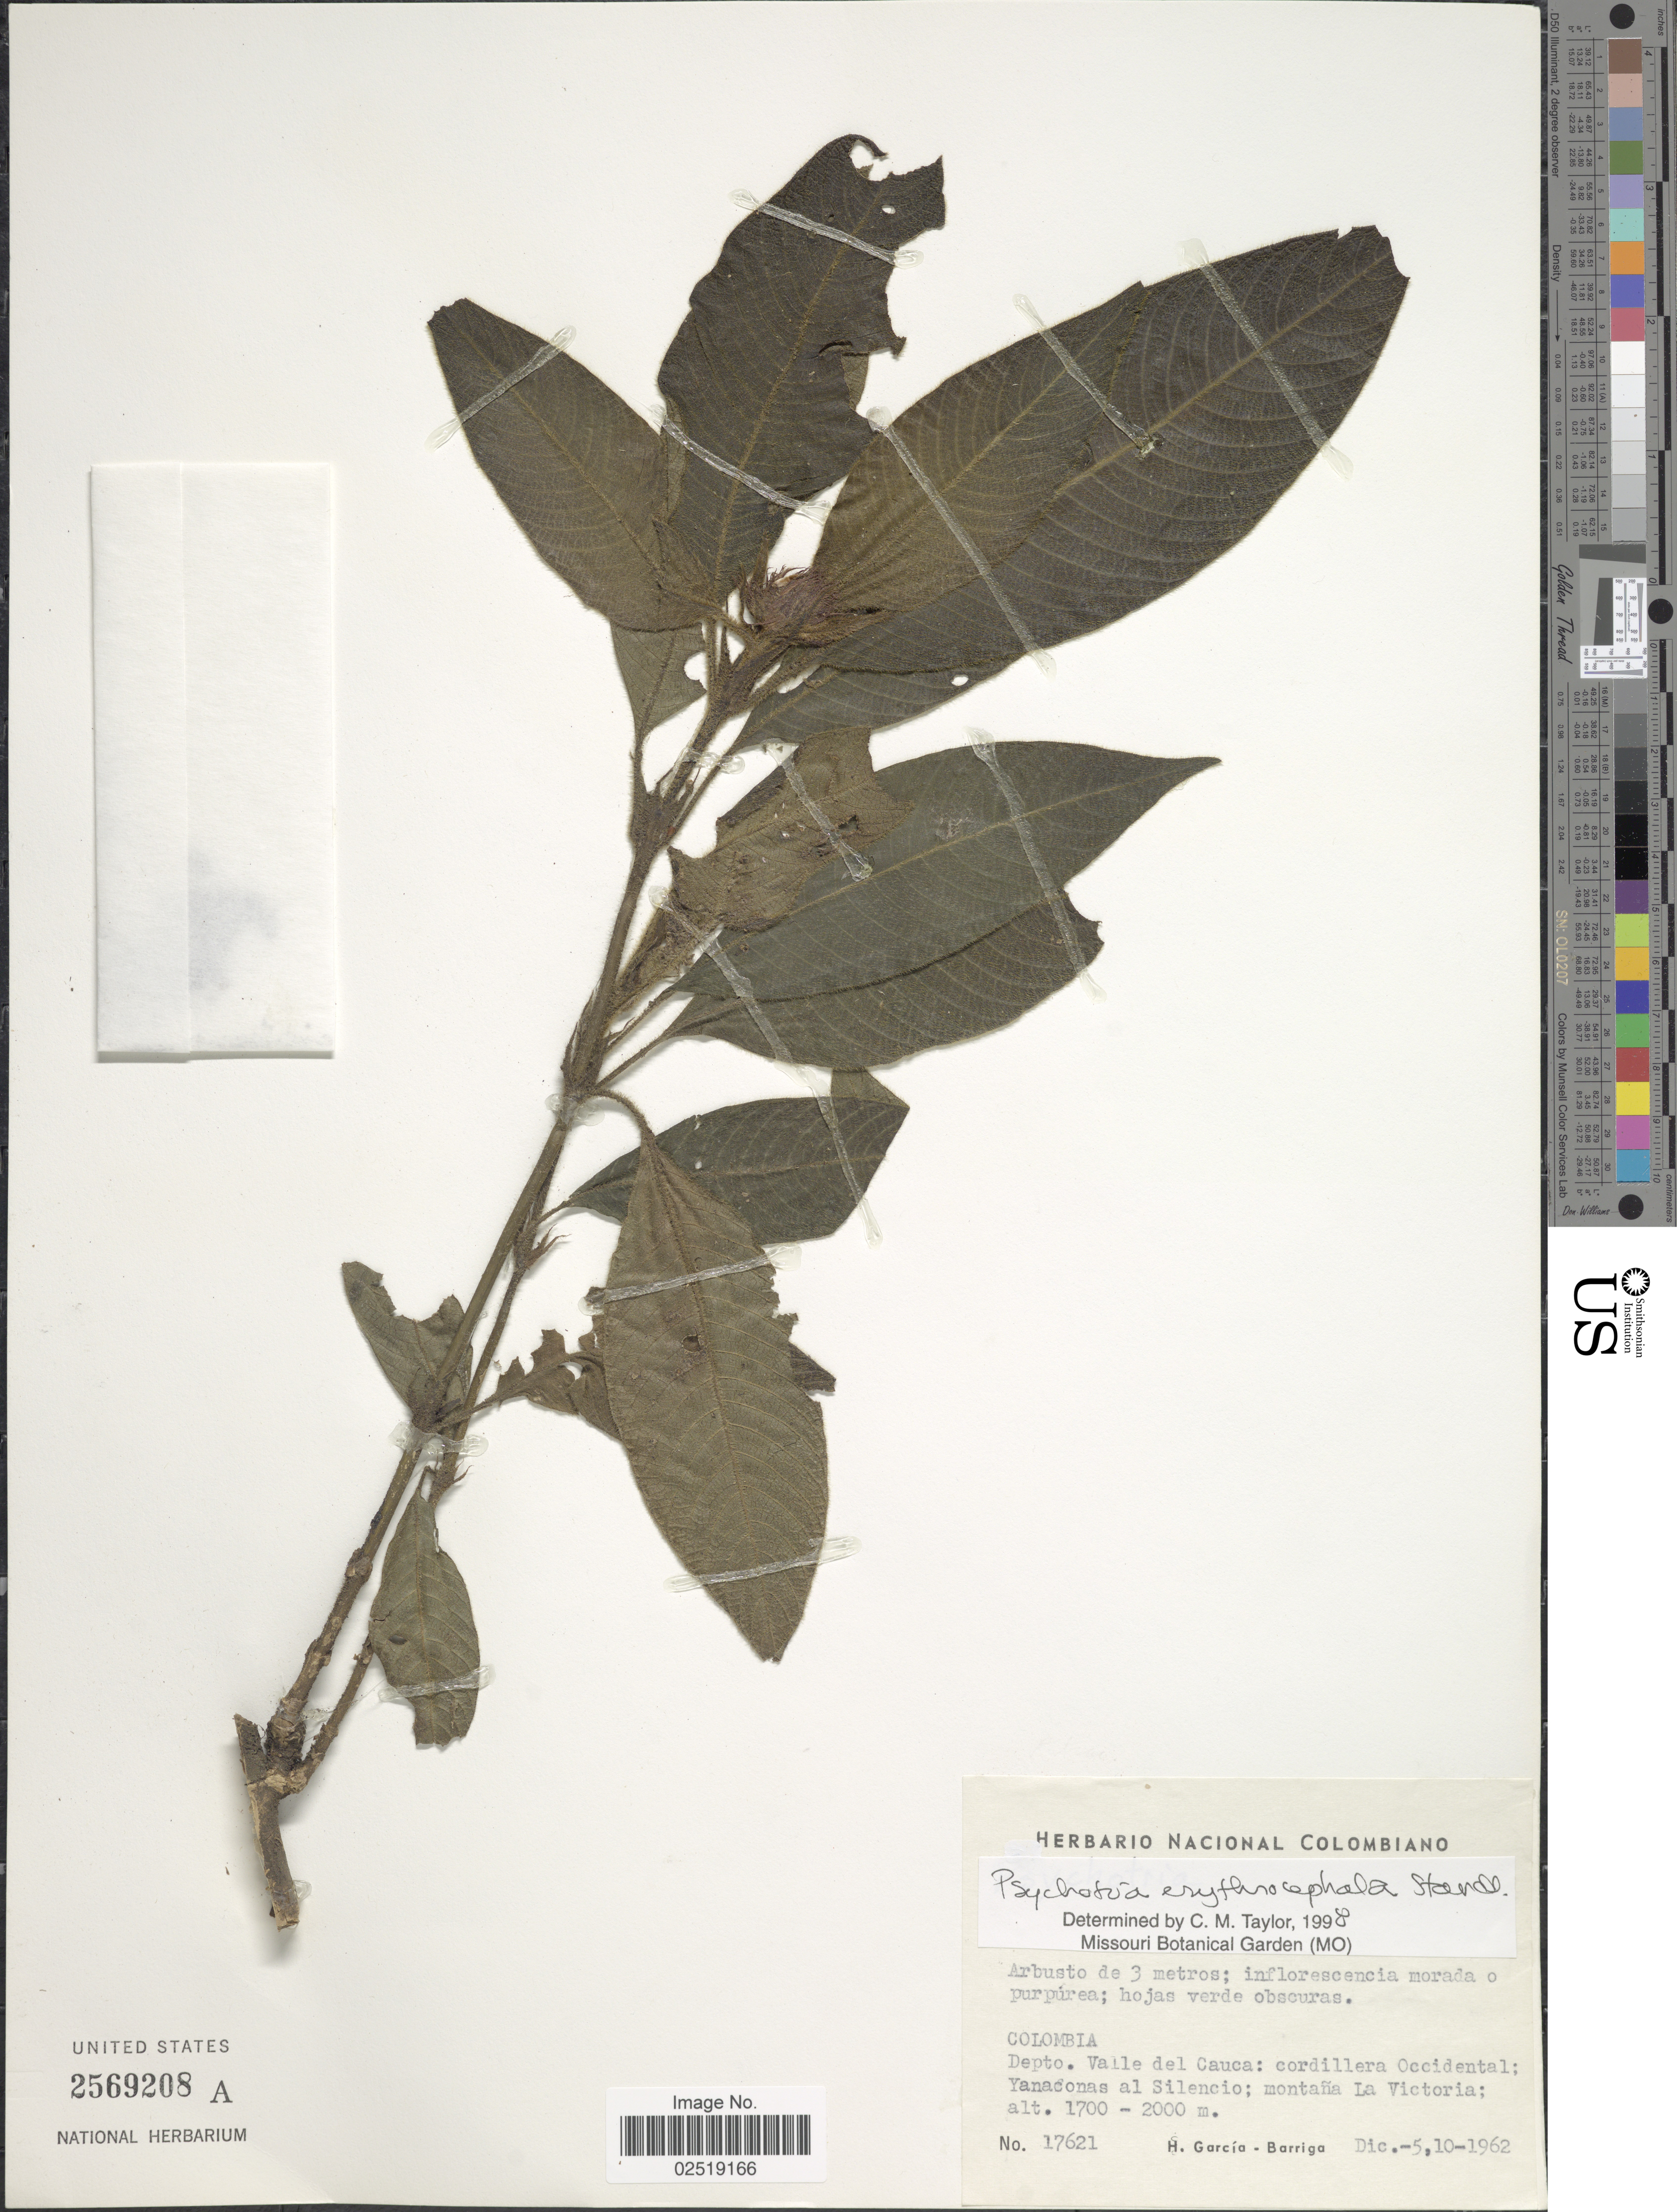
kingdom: Plantae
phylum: Tracheophyta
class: Magnoliopsida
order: Gentianales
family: Rubiaceae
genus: Psychotria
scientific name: Psychotria erythrocephala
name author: (K. Schum. & K. Krause) Standl.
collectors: H. García Barriga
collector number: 17621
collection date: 1962-12-05/1962-12-10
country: Colombia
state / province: Valle del Cauca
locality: Depto. Valle del Cauca: cordillera Occidental; Yanaconas al Silencio; montana La Victoria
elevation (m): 1700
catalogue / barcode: US 2569208A